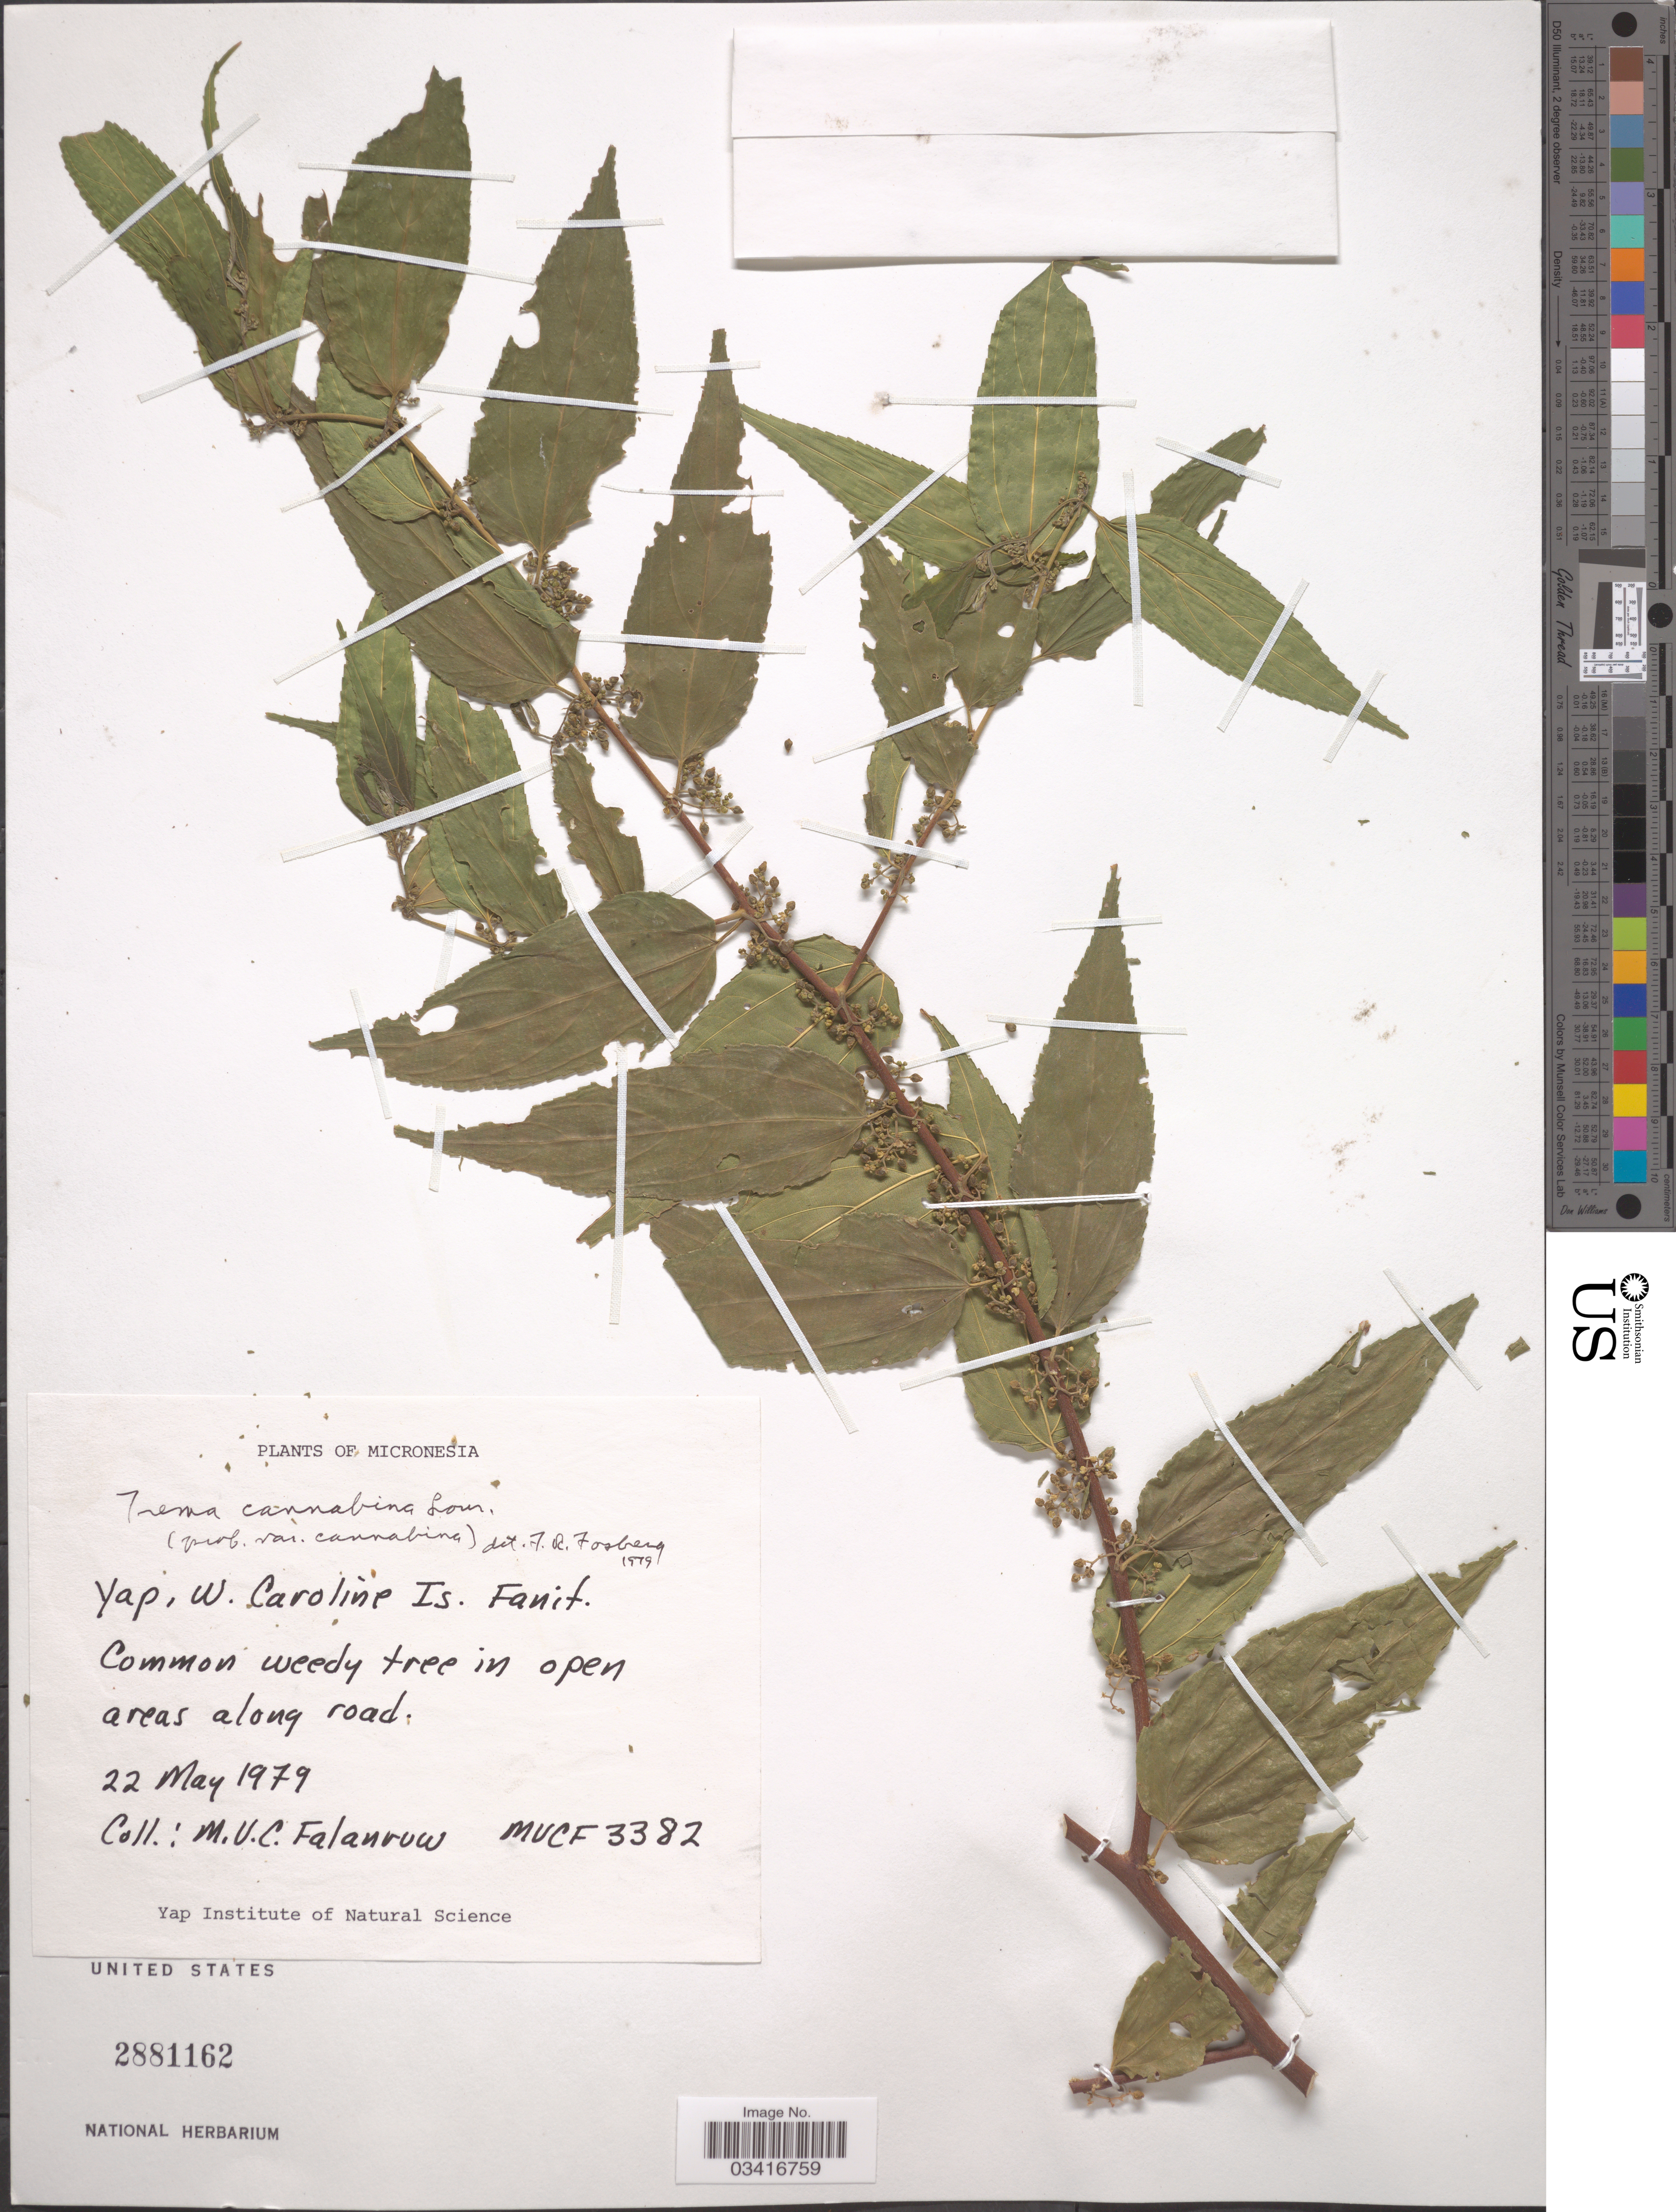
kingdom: Plantae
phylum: Tracheophyta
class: Magnoliopsida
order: Rosales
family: Cannabaceae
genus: Trema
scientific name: Trema cannabina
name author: Lour.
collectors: M. V. Falanruw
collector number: MVCF 3382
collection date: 1979-05-22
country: Micronesia, Federated States of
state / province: Yap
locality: W. Caroline Is. Fanit. In open areas along road.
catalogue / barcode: US 2881162